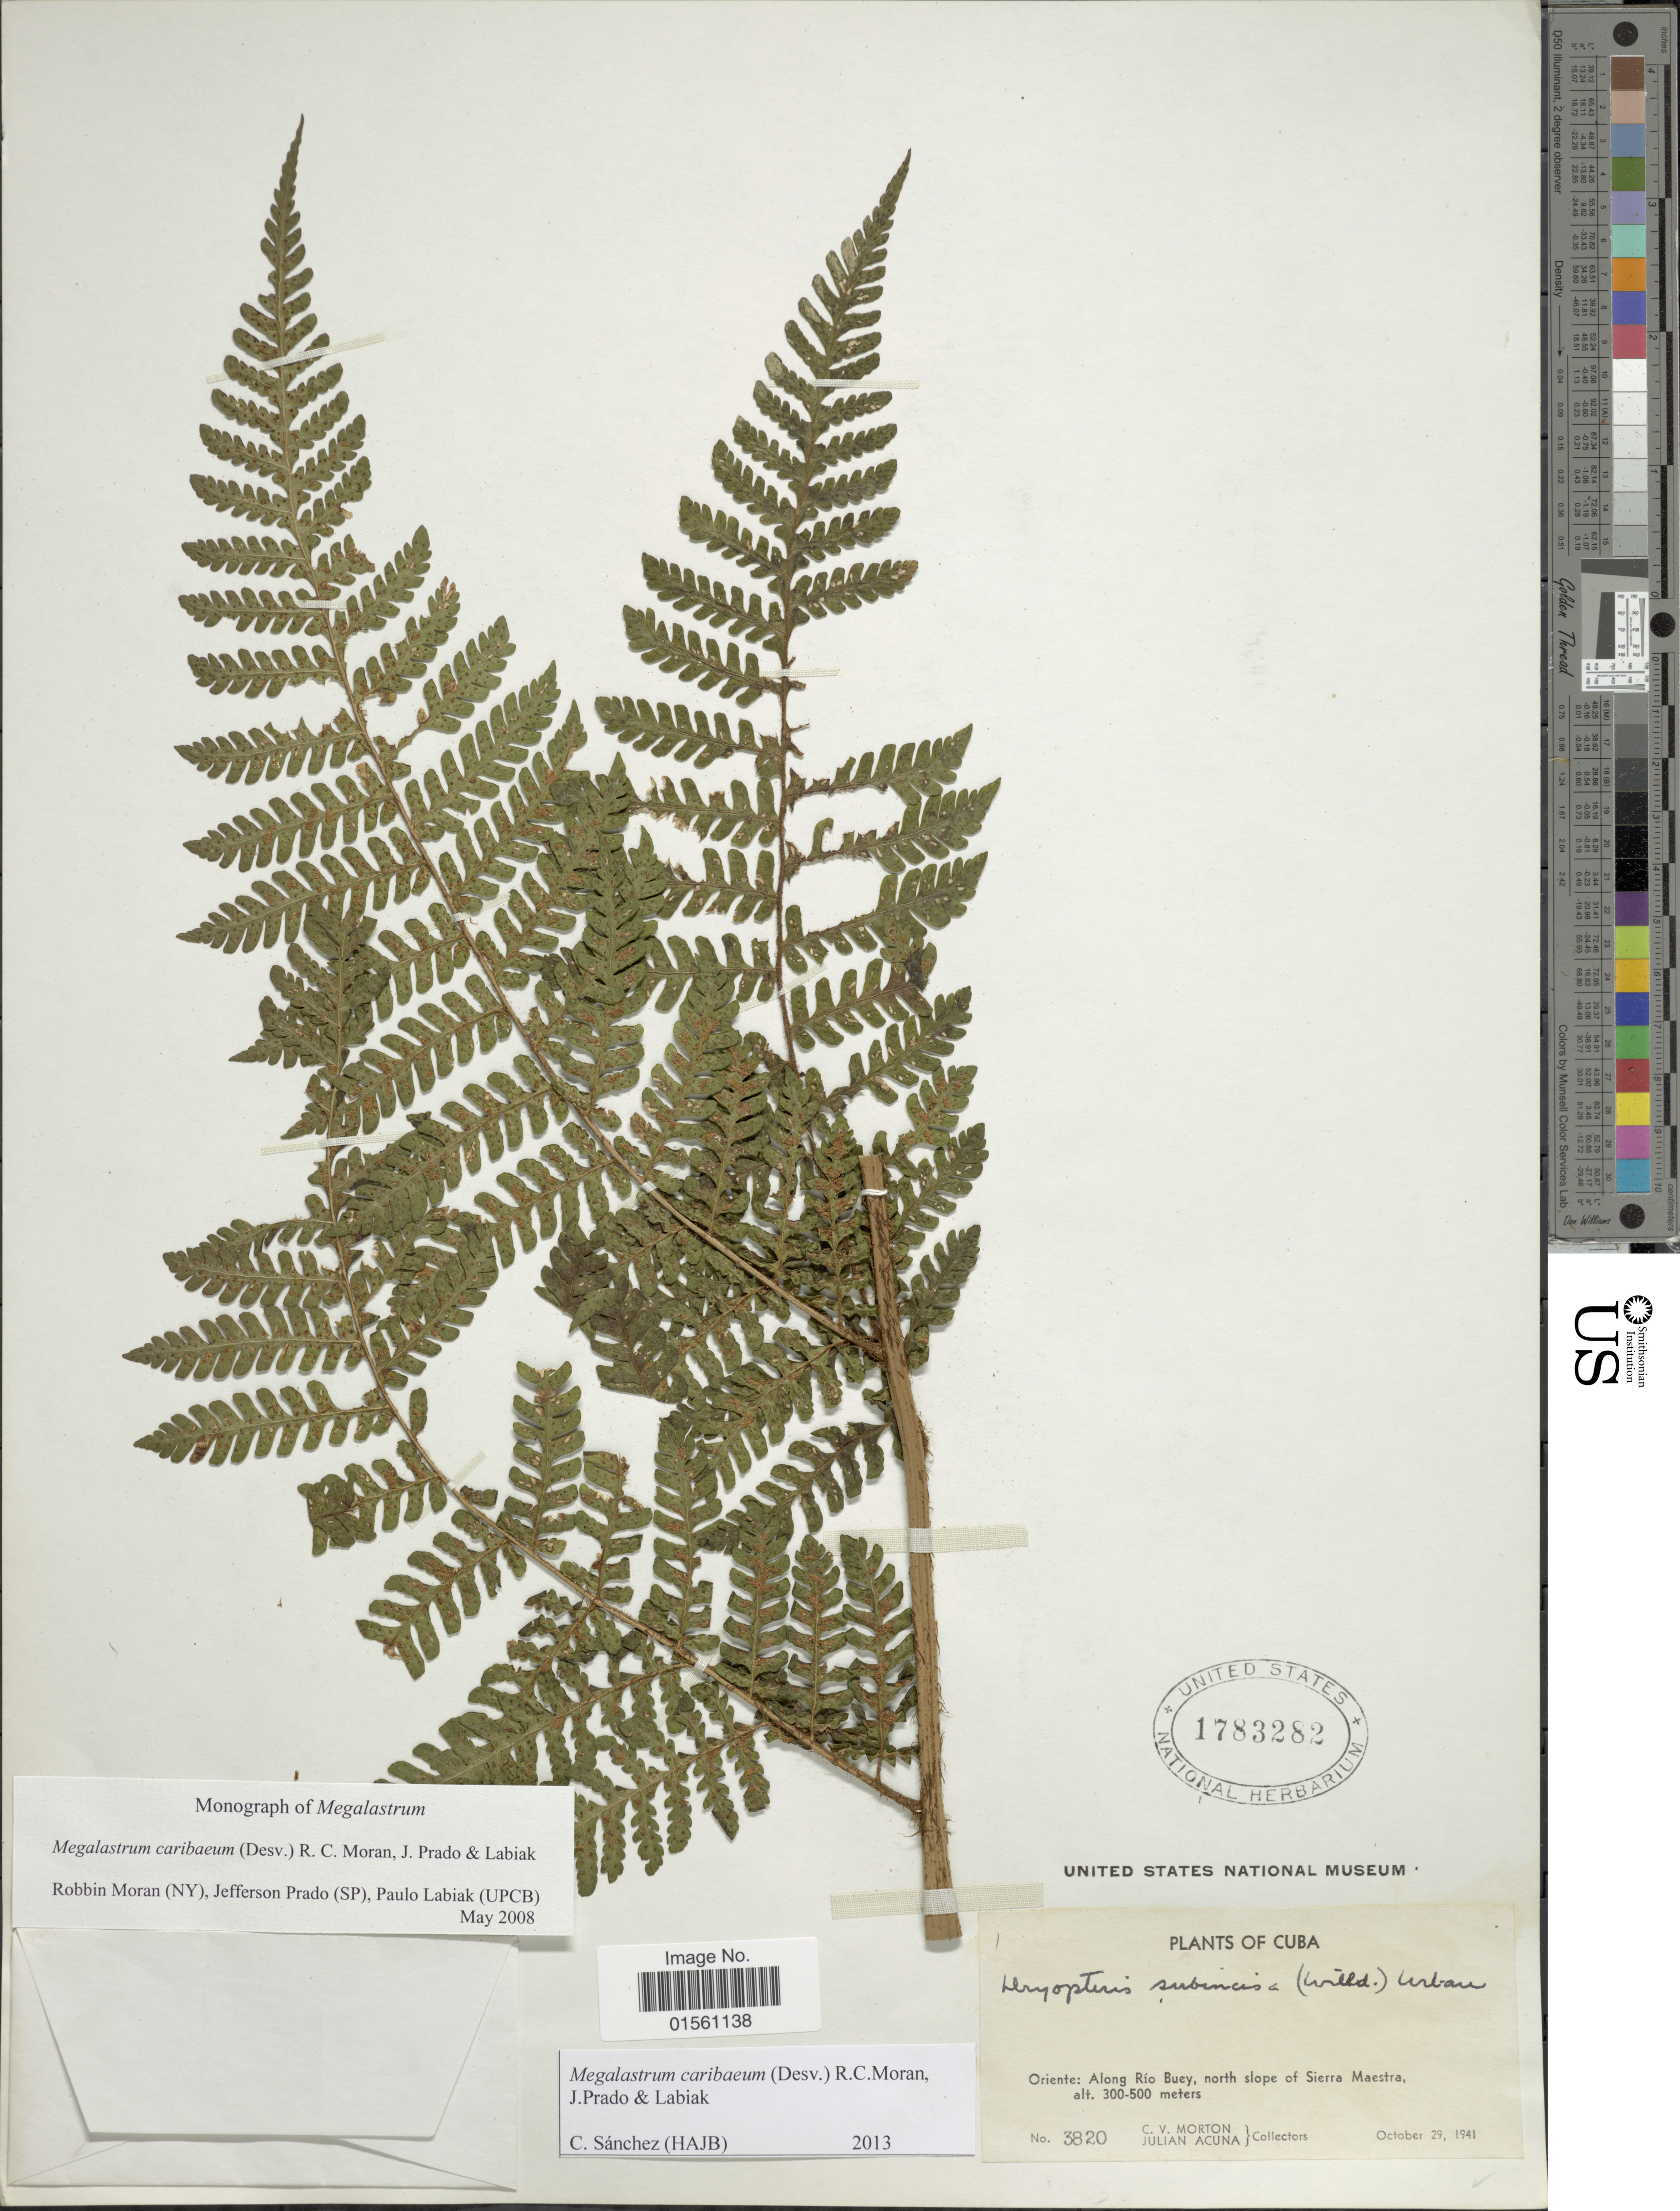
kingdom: Plantae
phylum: Tracheophyta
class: Polypodiopsida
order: Polypodiales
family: Dryopteridaceae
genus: Megalastrum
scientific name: Megalastrum caribaeum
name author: (Desv.) R.C. Moran et al.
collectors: C. V. Morton & J. B. Acuña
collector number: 3820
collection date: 1941-10-29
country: Cuba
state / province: Oriente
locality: Oriente: Along Rio Buey, north slope of Sierra Maestra.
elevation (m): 300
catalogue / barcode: US 1783282